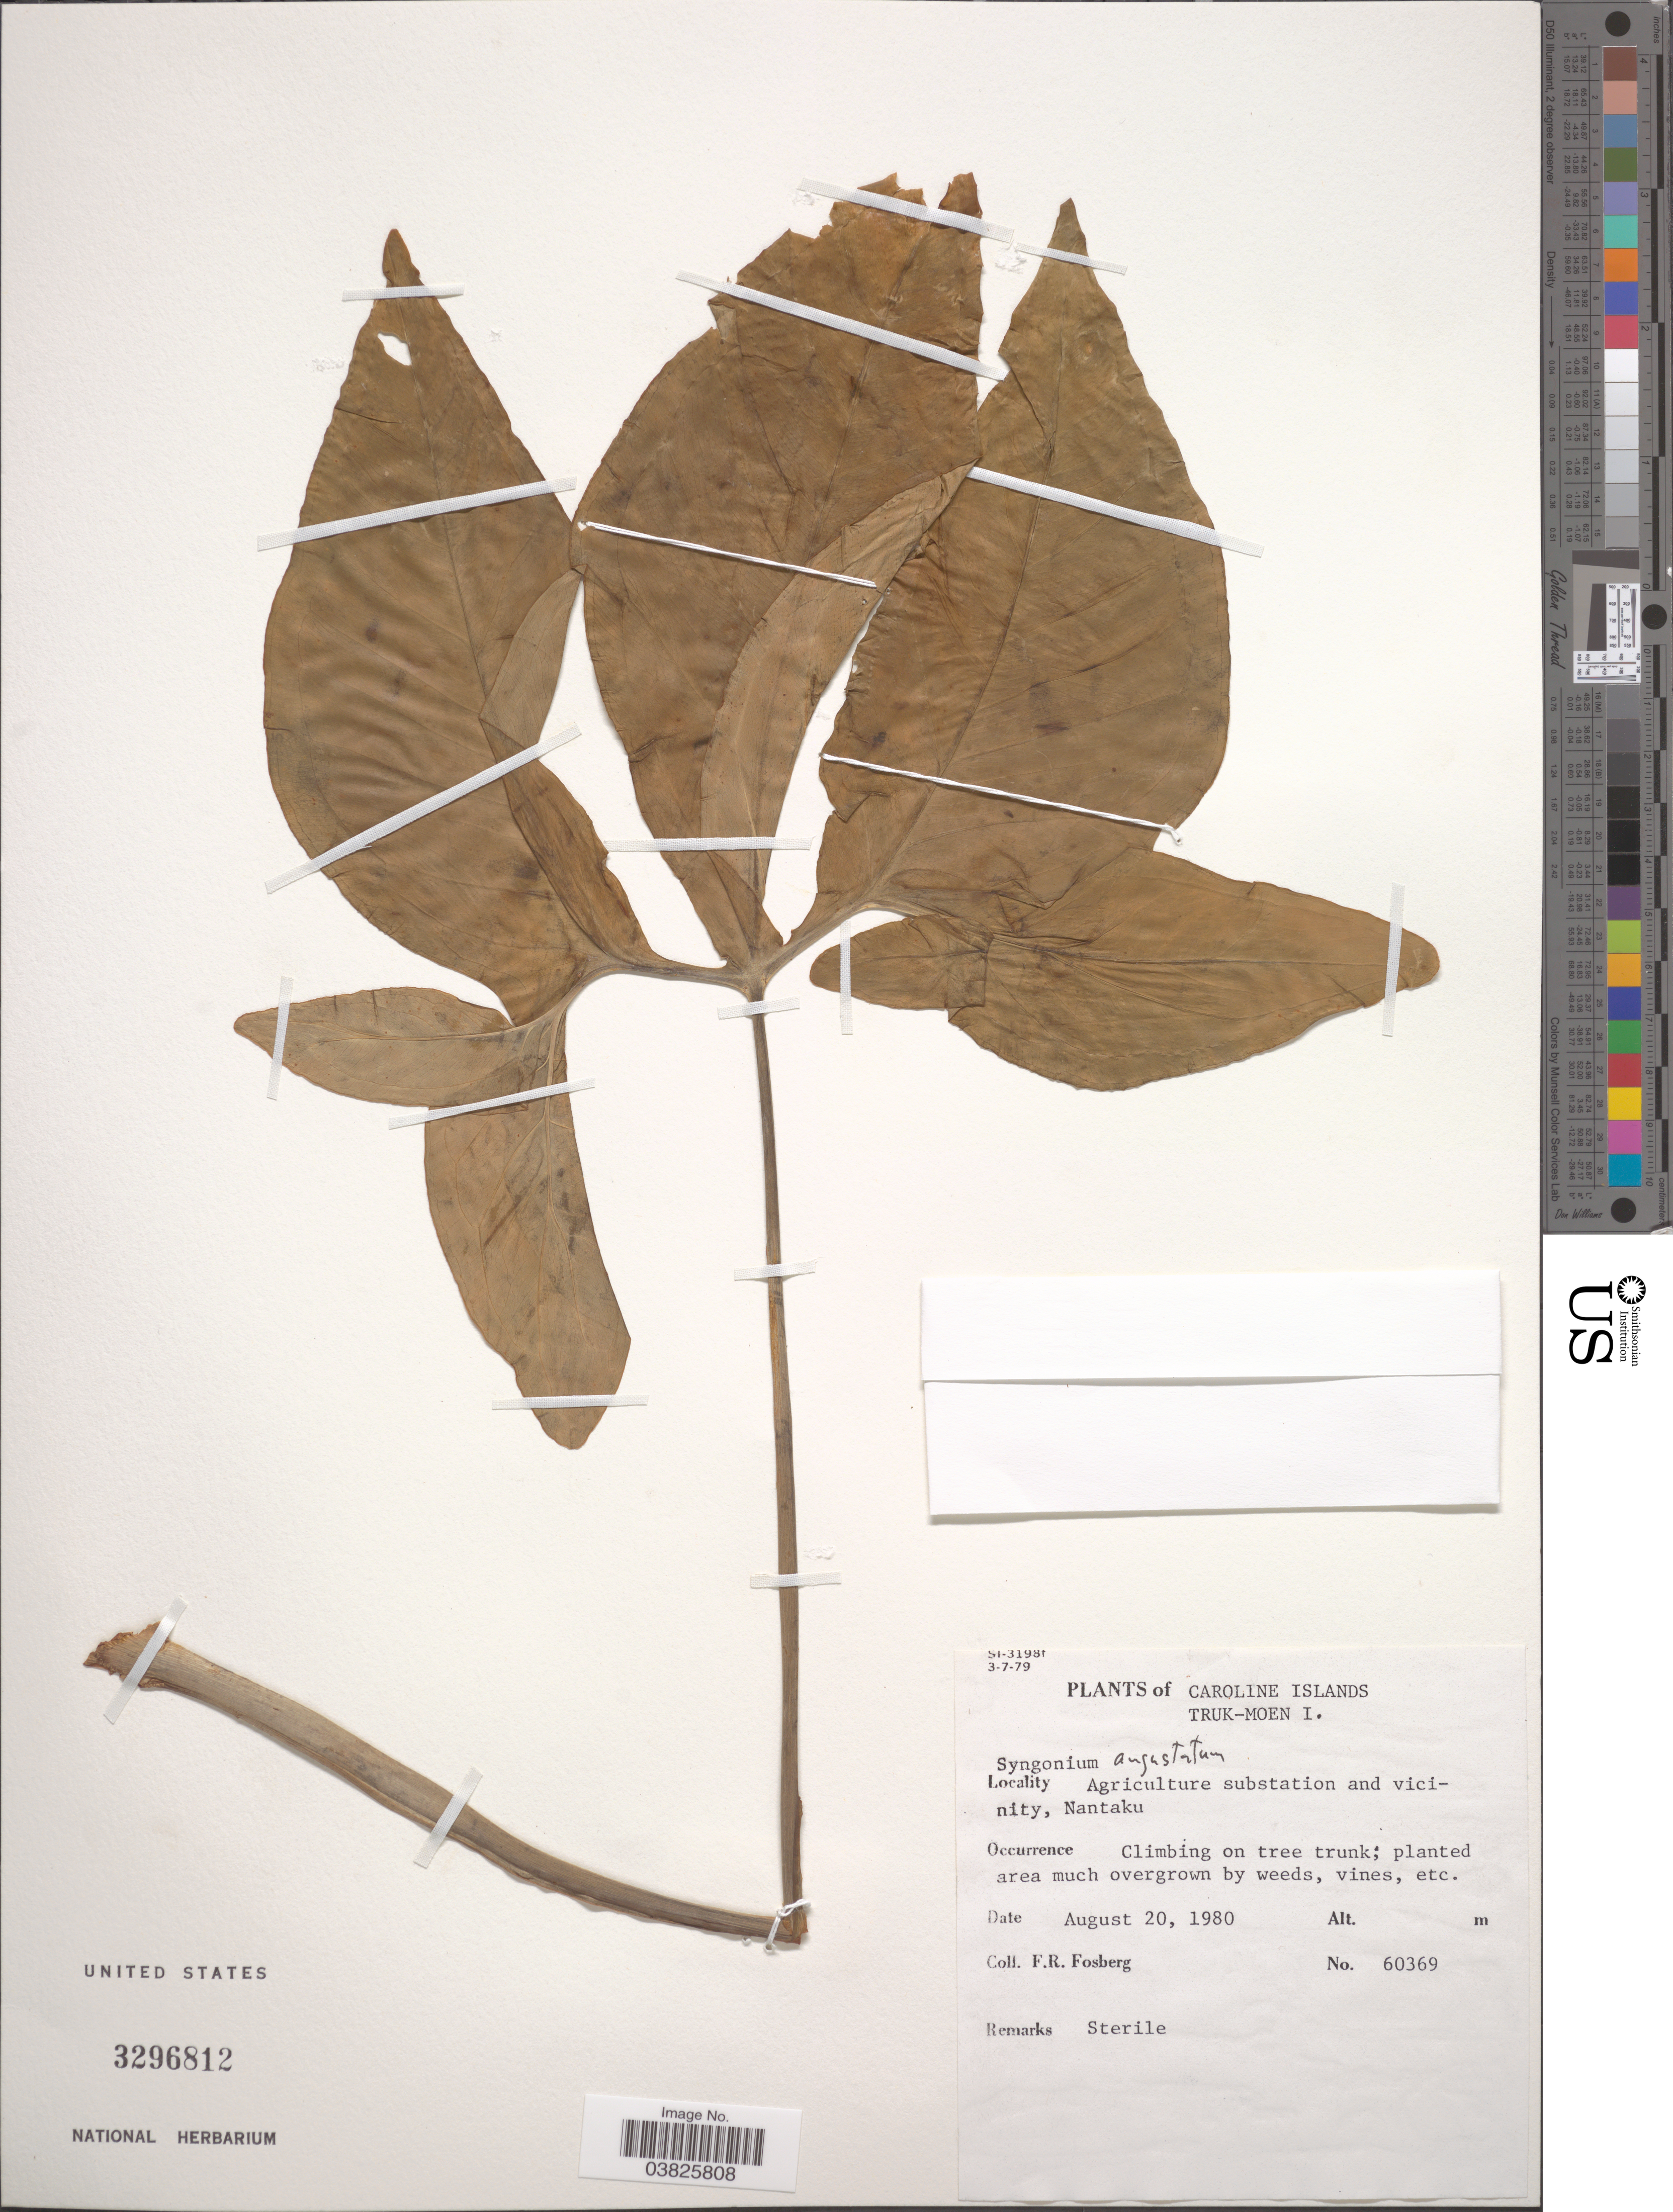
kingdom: Plantae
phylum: Tracheophyta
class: Liliopsida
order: Alismatales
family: Araceae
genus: Syngonium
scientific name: Syngonium angustatum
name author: Schott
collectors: F. R. Fosberg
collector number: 60369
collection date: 1980-08-20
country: Micronesia, Federated States of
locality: Caroline Islands. Truk-Moen I. Agriculture substation and vicinity, Nantaku.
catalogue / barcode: US 3296812